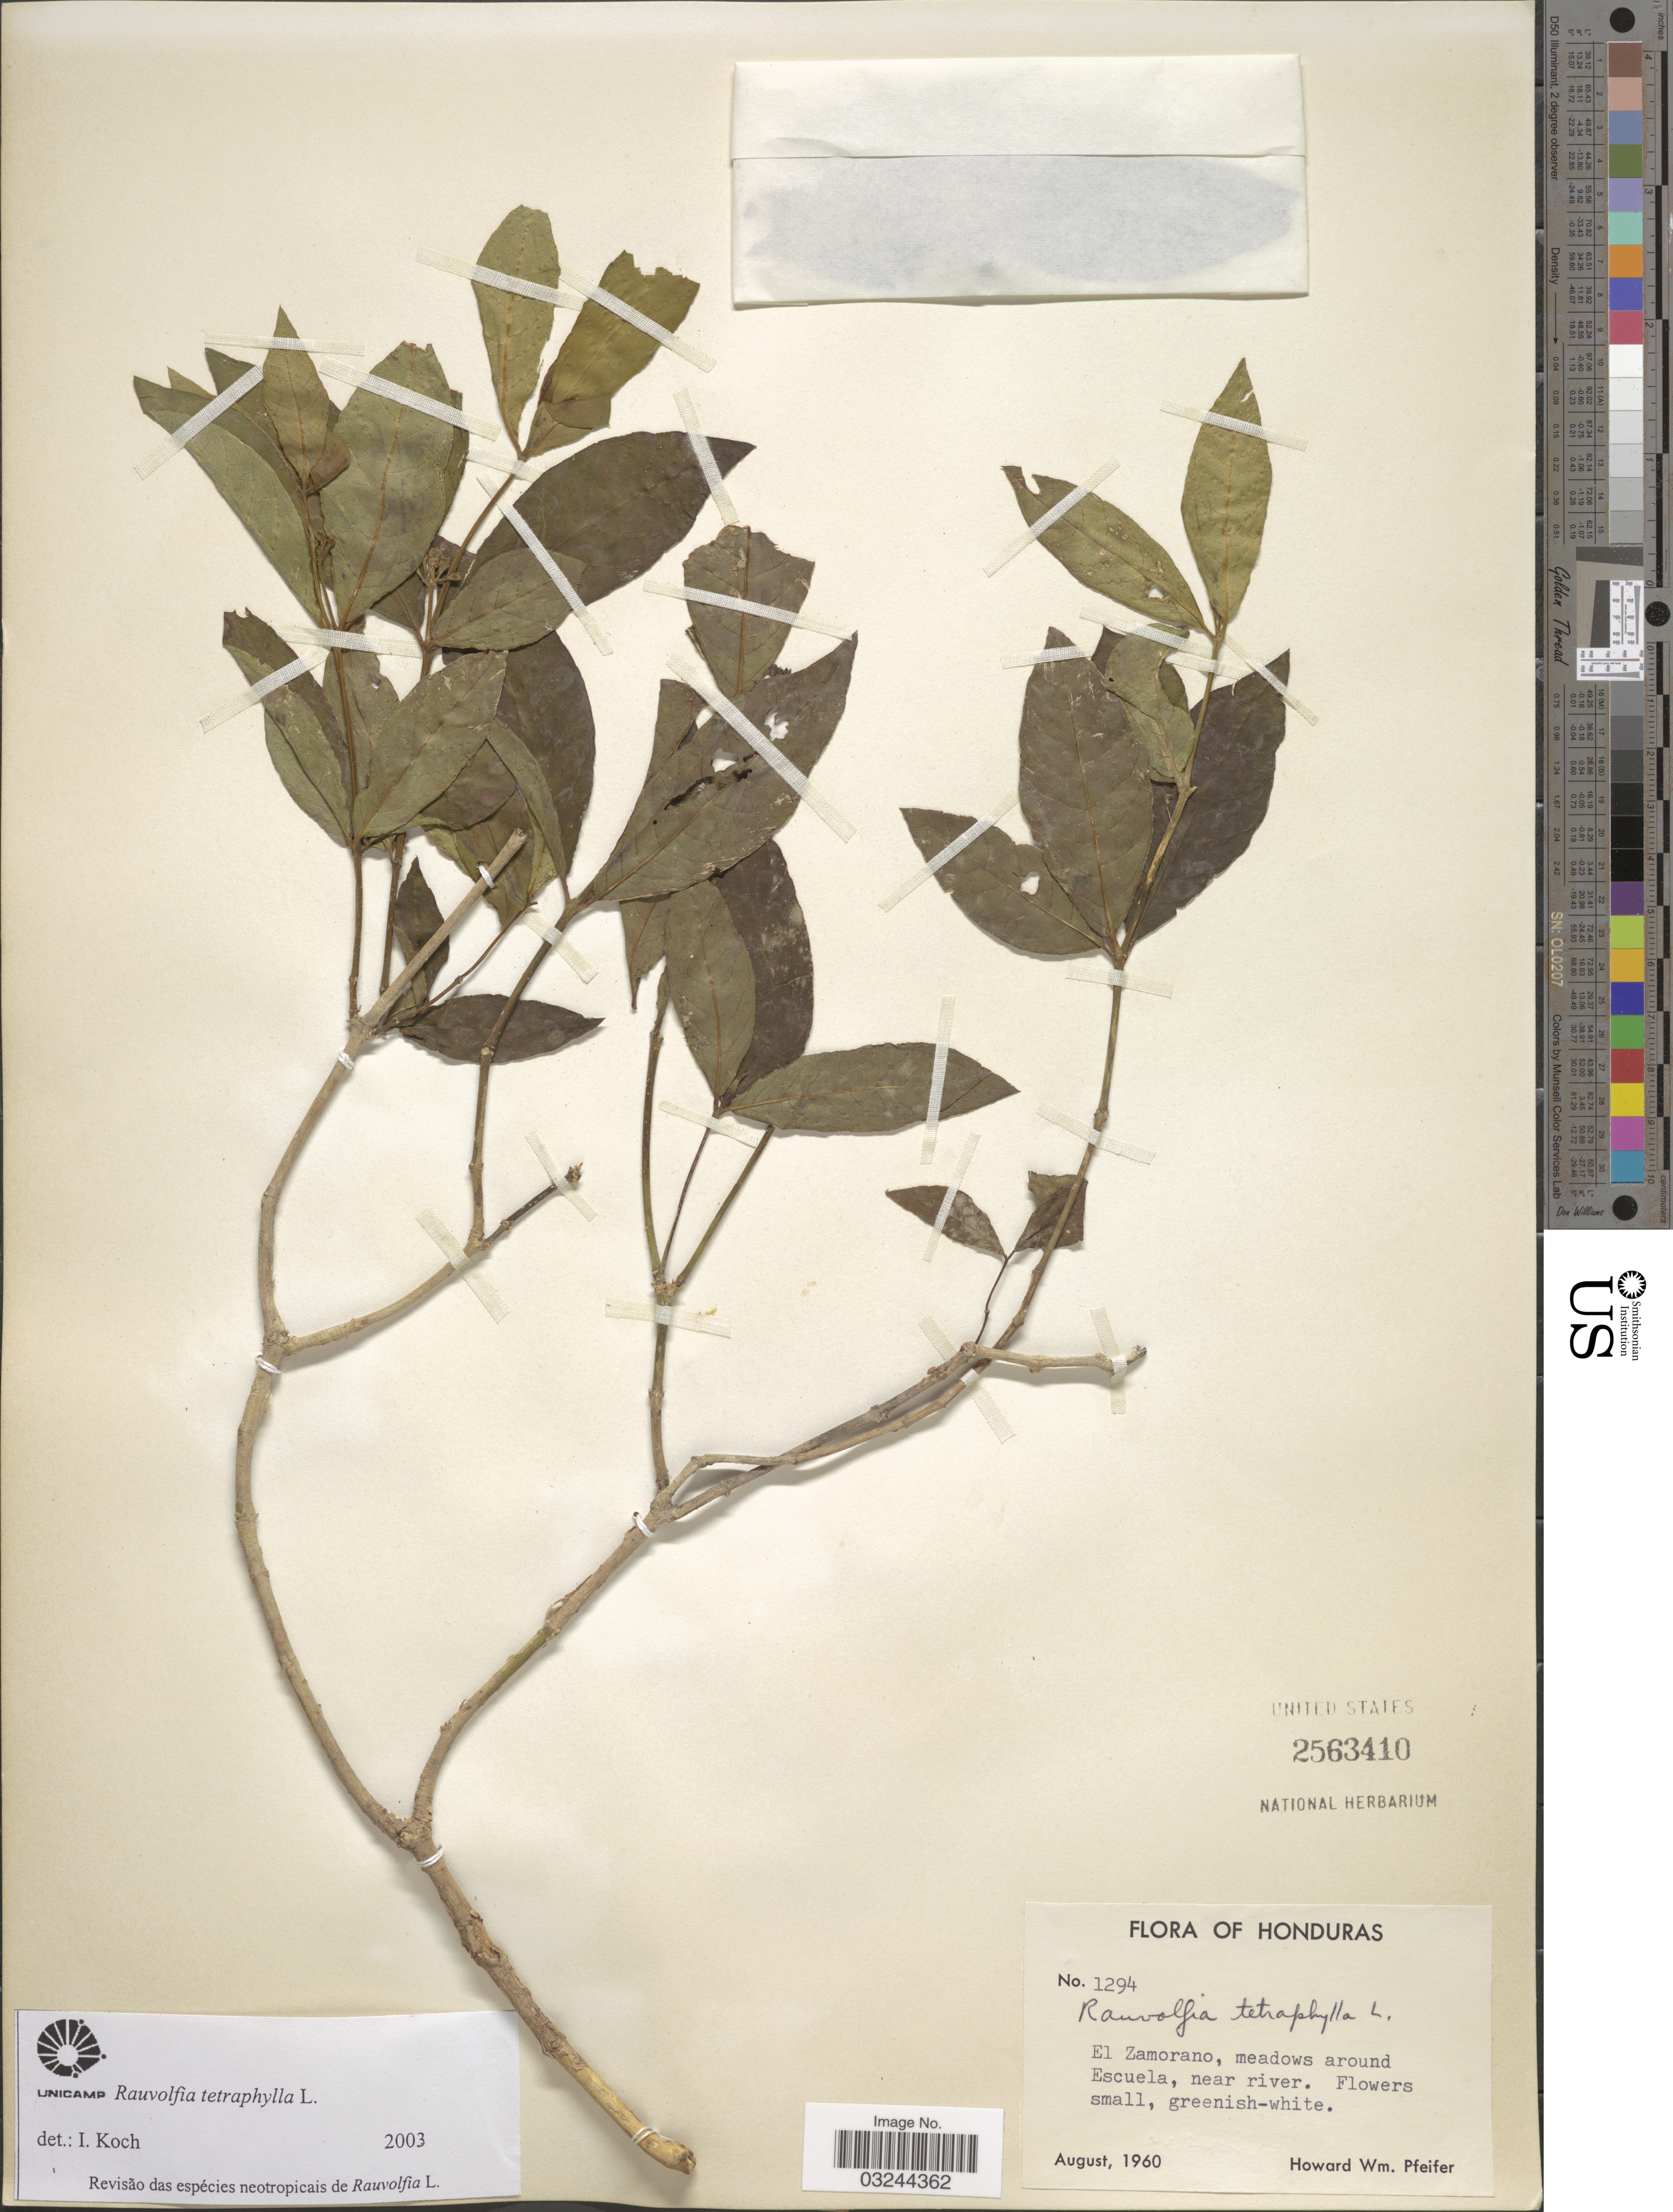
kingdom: Plantae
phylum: Tracheophyta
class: Magnoliopsida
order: Gentianales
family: Apocynaceae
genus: Rauvolfia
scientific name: Rauvolfia tetraphylla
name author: L.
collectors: H. W. Pfeifer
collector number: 1294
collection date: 1960-08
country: Honduras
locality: El Zamorano, meadows around Escuela, near river.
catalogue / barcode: US 2563410